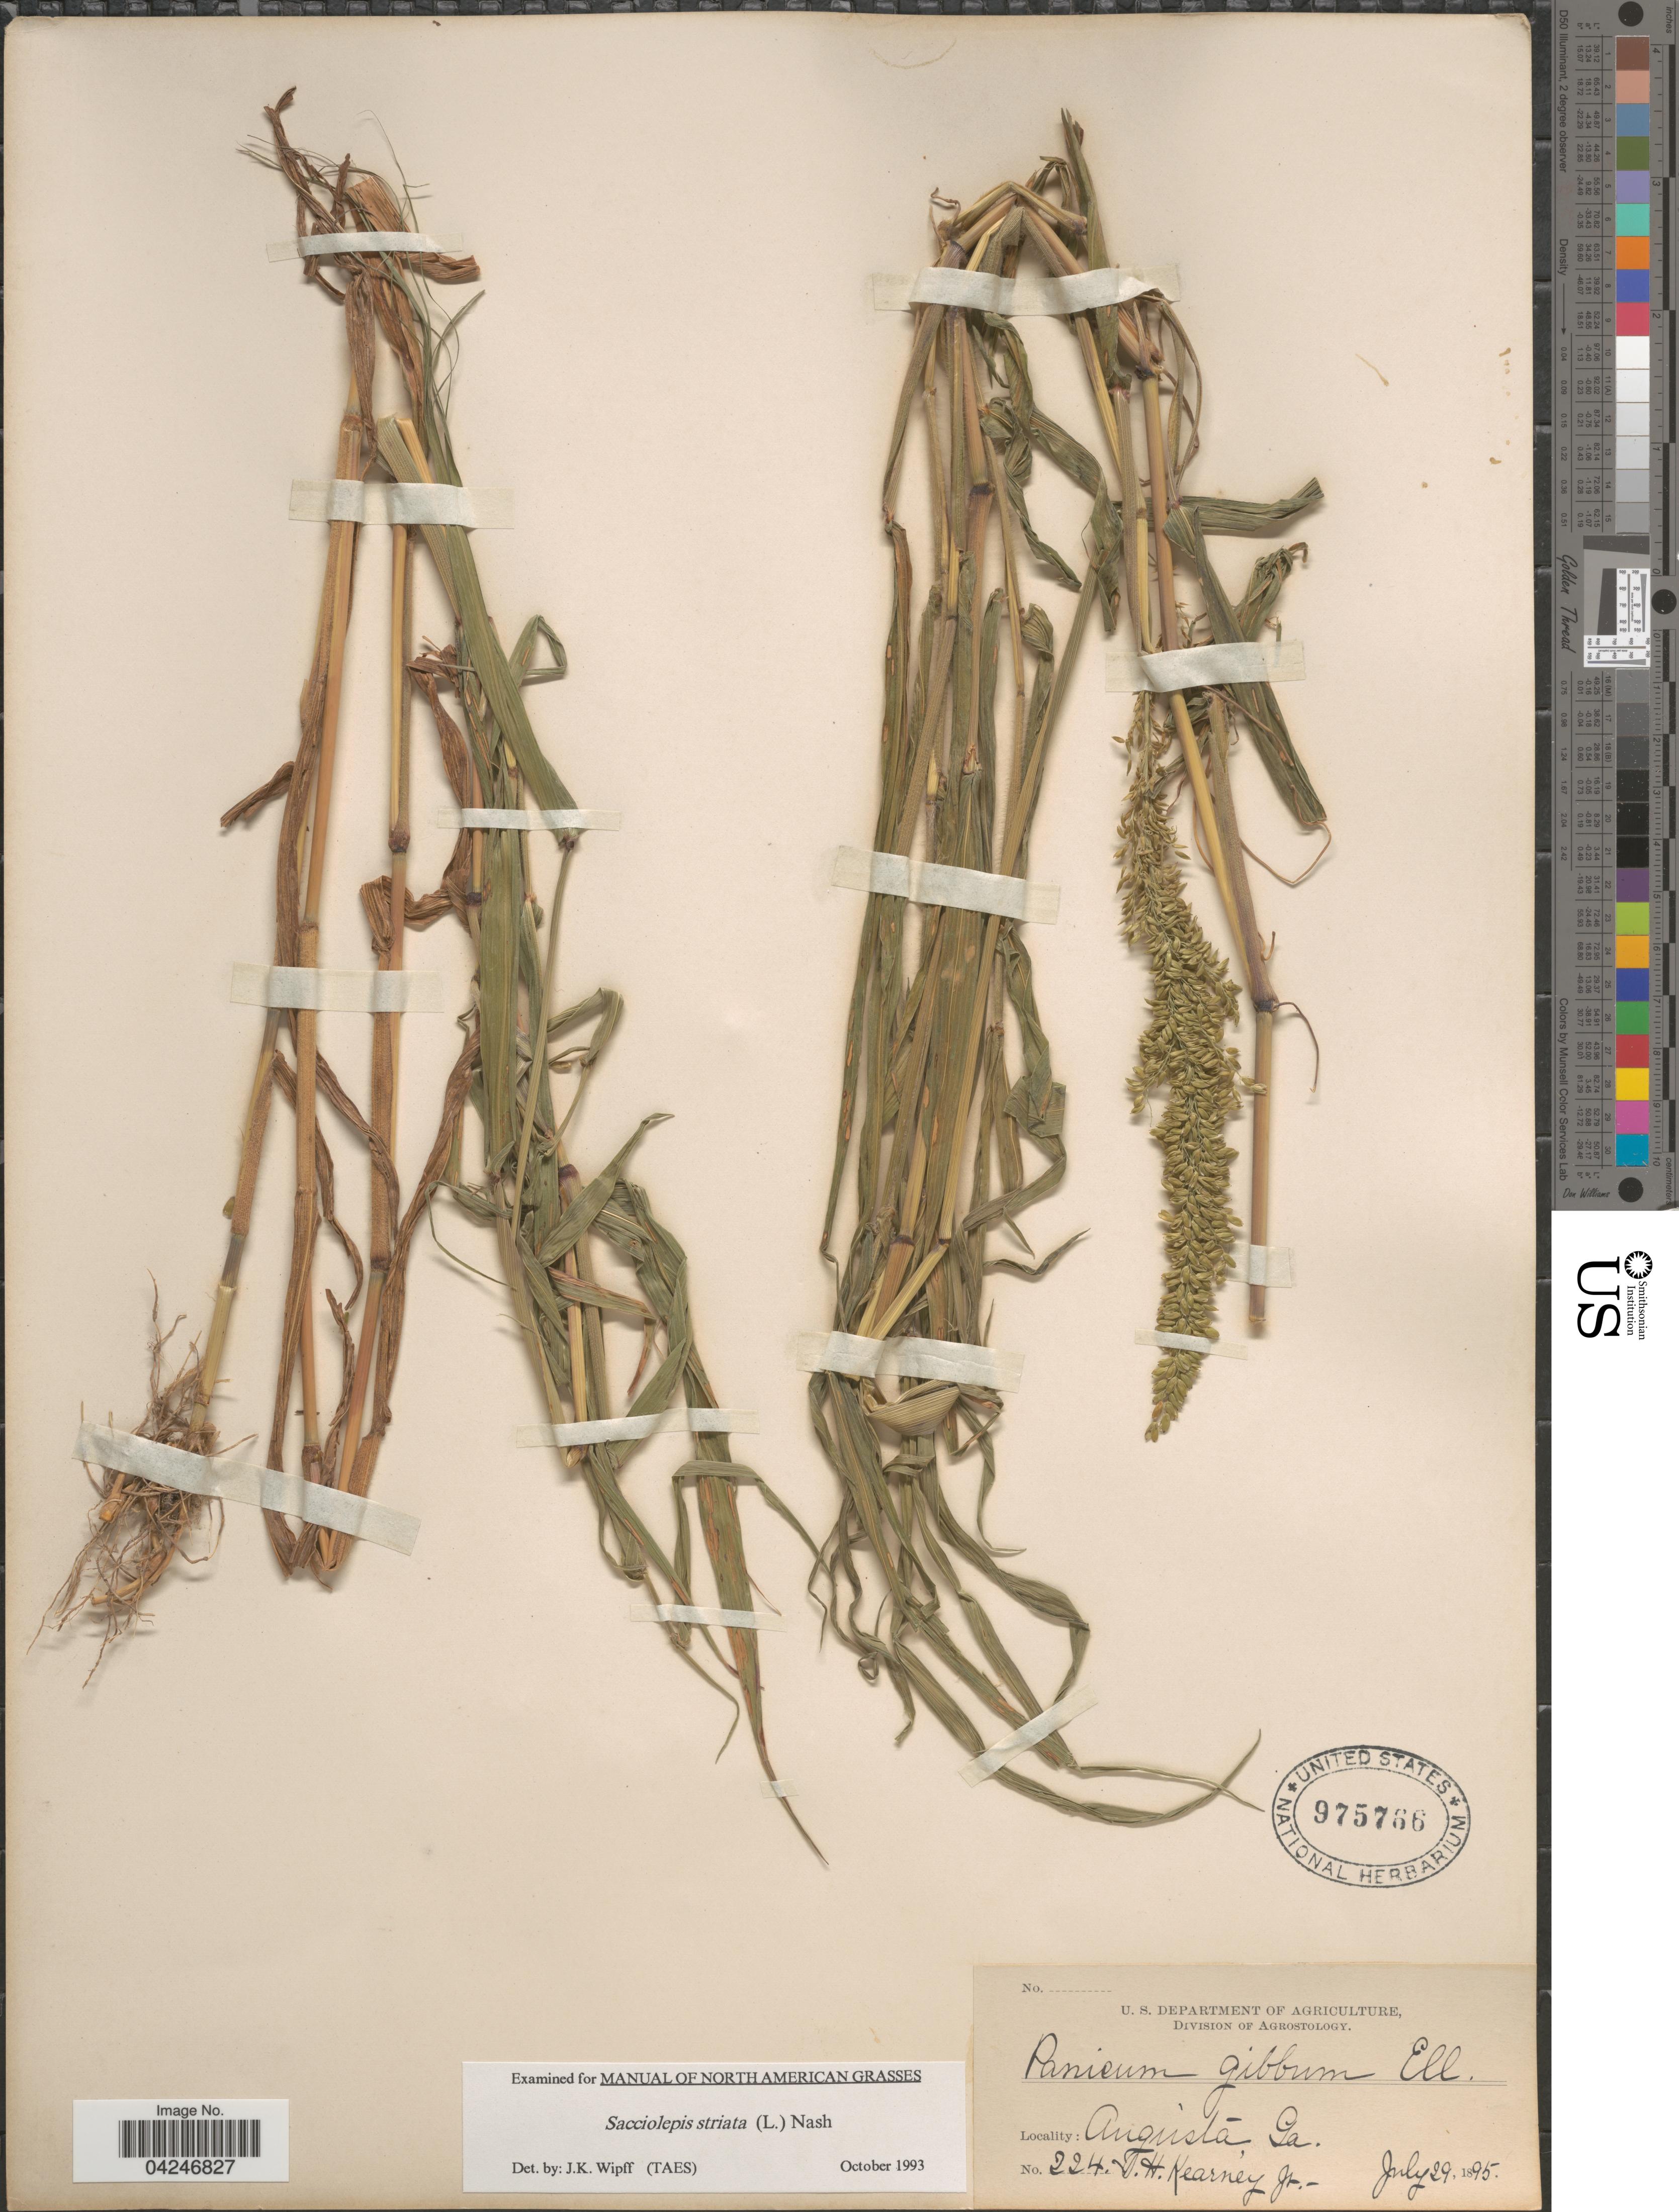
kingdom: Plantae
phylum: Tracheophyta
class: Liliopsida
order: Poales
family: Poaceae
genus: Sacciolepis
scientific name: Sacciolepis striata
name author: (L.) Nash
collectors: T. H. Kearney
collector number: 224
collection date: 1895-07-29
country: United States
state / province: Georgia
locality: Augusta.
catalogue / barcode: US 975766